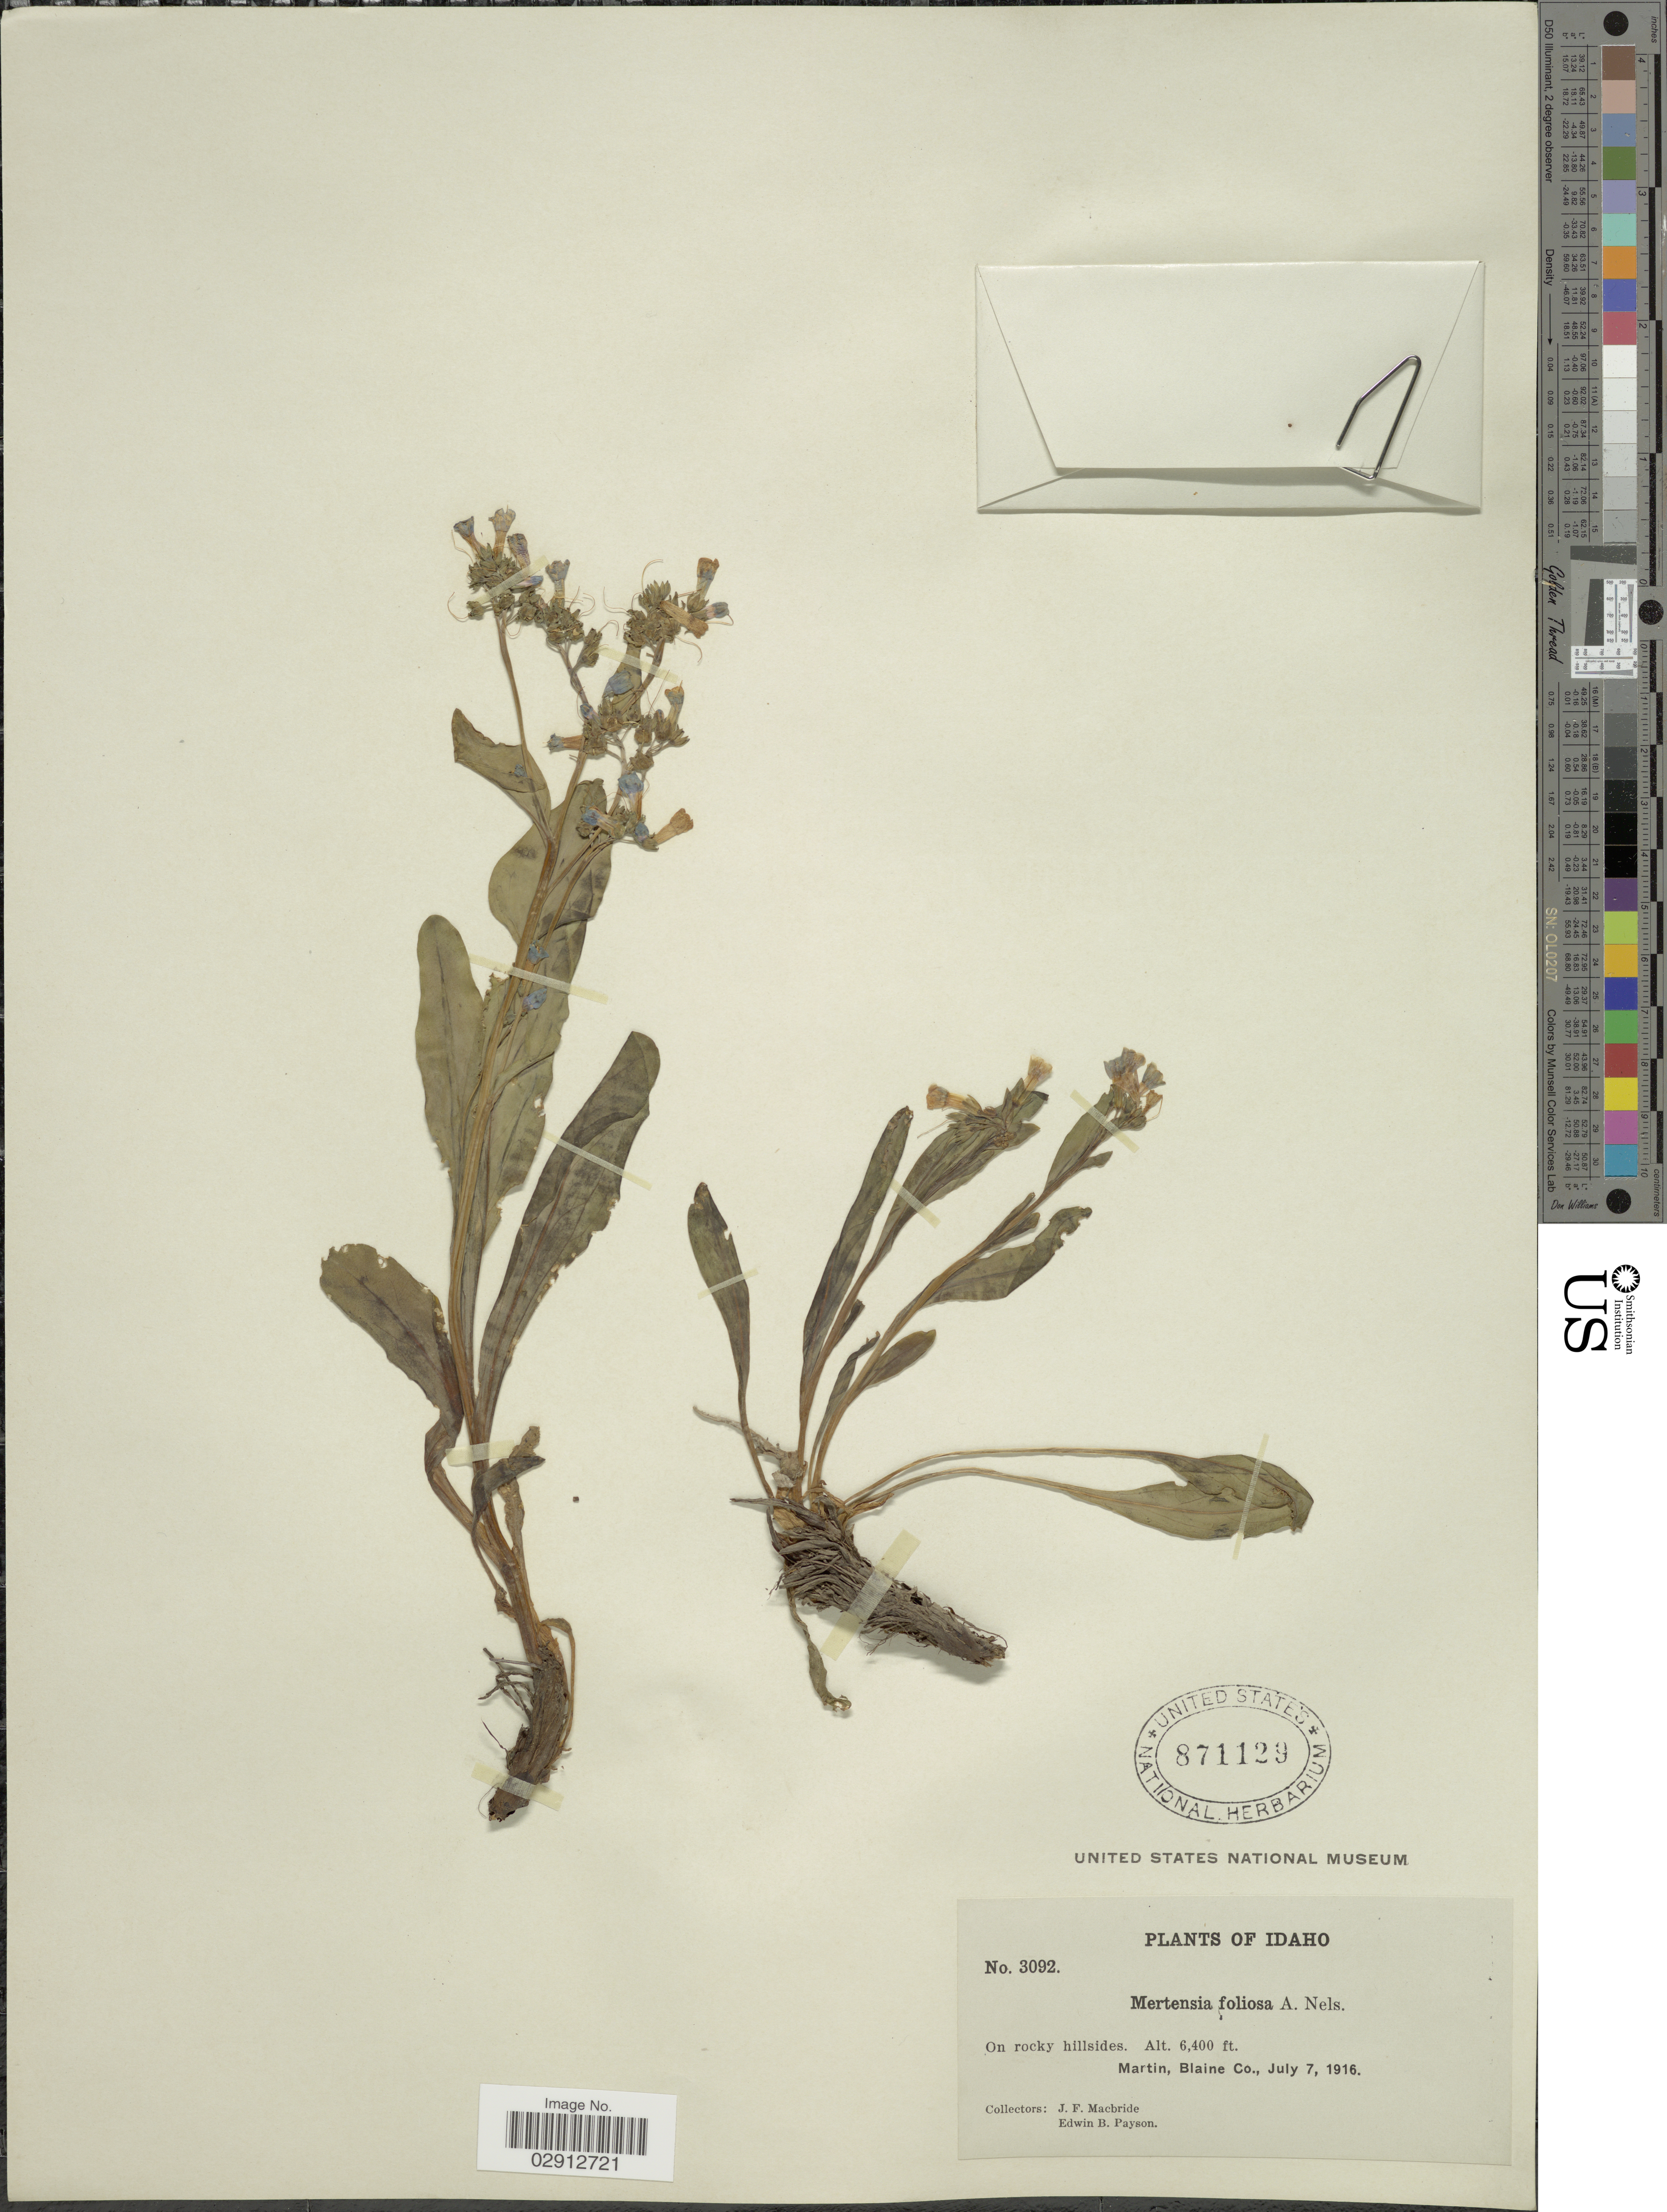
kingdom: Plantae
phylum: Tracheophyta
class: Magnoliopsida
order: Boraginales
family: Boraginaceae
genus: Mertensia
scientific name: Mertensia oblongifolia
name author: (Nutt.) G. Don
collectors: J. F. Macbride & E. B. Payson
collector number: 3092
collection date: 1916-07-07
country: United States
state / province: Idaho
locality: Martin, Blaine Co.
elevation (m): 1951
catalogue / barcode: US 871129